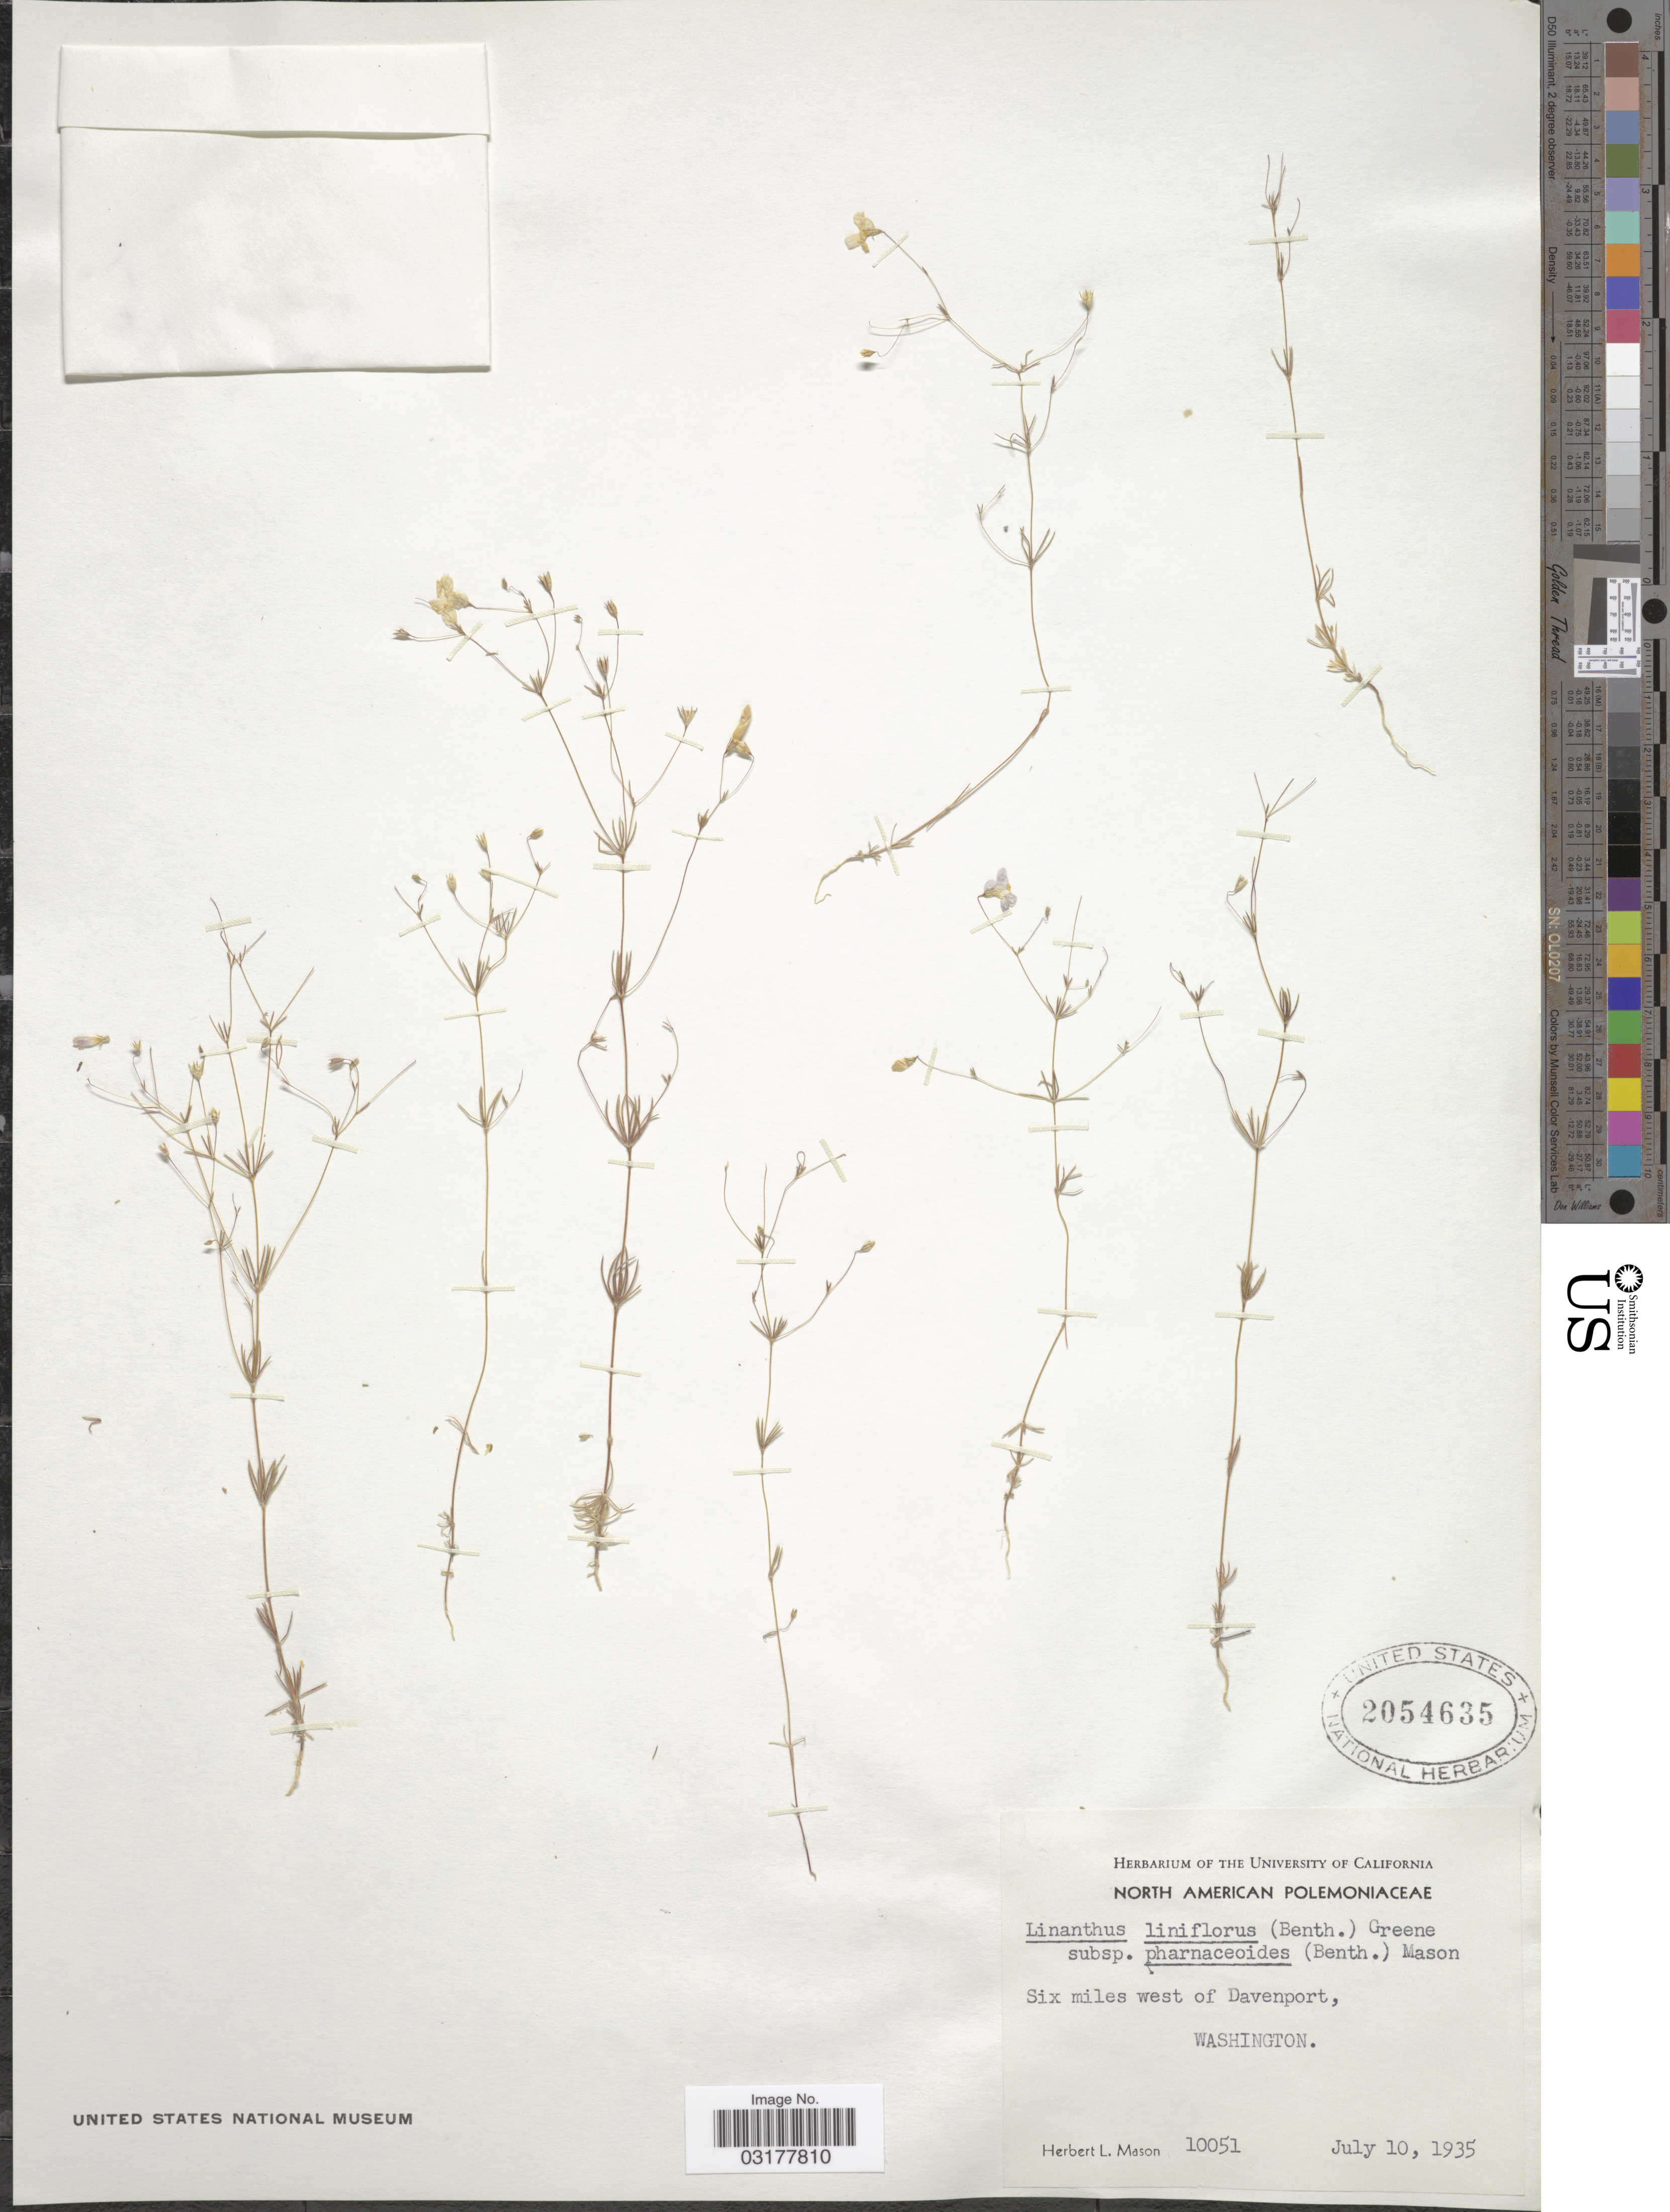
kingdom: Plantae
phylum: Tracheophyta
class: Magnoliopsida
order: Ericales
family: Polemoniaceae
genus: Leptosiphon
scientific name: Leptosiphon liniflorus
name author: (Benth.) J.M. Porter & L.A. Johnson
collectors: H. L. Mason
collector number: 10051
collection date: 1935-07-10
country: United States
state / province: Washington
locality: Six miles west of Davenport.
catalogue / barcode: US 2054635